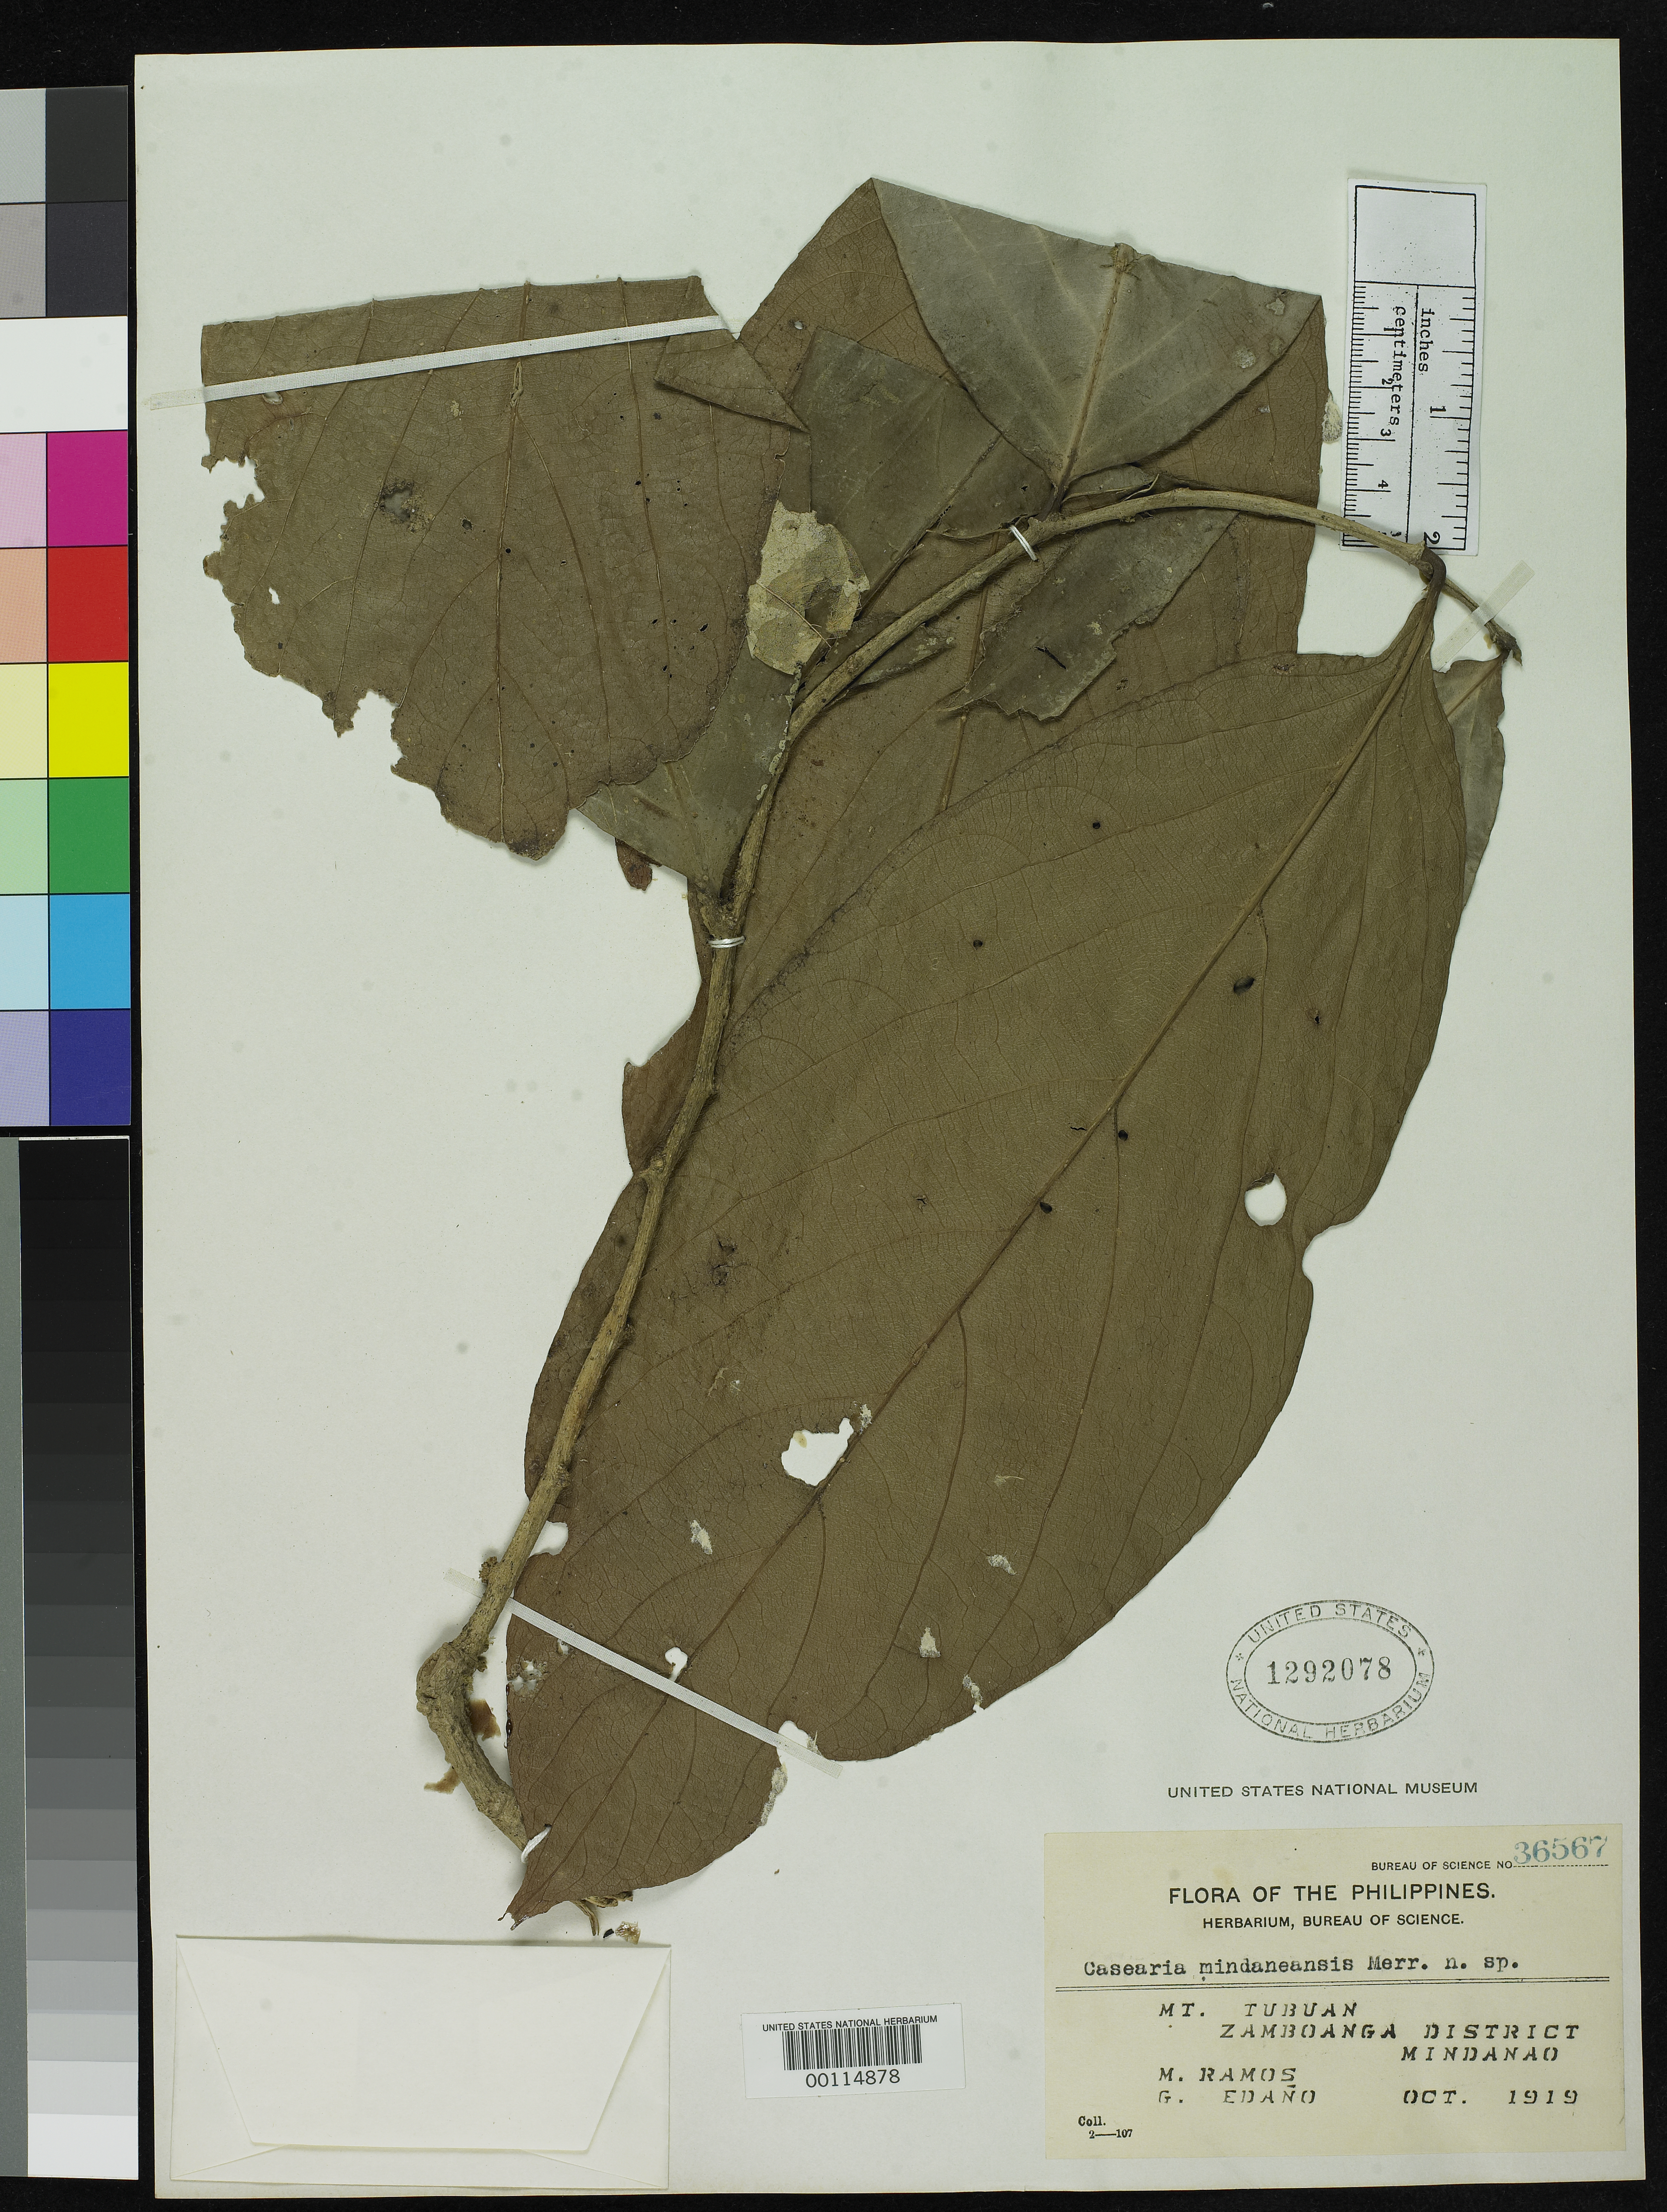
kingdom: Plantae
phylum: Tracheophyta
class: Magnoliopsida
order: Malpighiales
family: Salicaceae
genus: Casearia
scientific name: Casearia mindanaensis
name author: Merr.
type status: Isotype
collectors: M. Ramos & G. E. Edaño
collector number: Bur. Sci. 36567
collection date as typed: Oct 1919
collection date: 1919-10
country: Philippines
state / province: Zamboanga Peninsula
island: Mindanao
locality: Mt. Tubuan.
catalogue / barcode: US 1292078